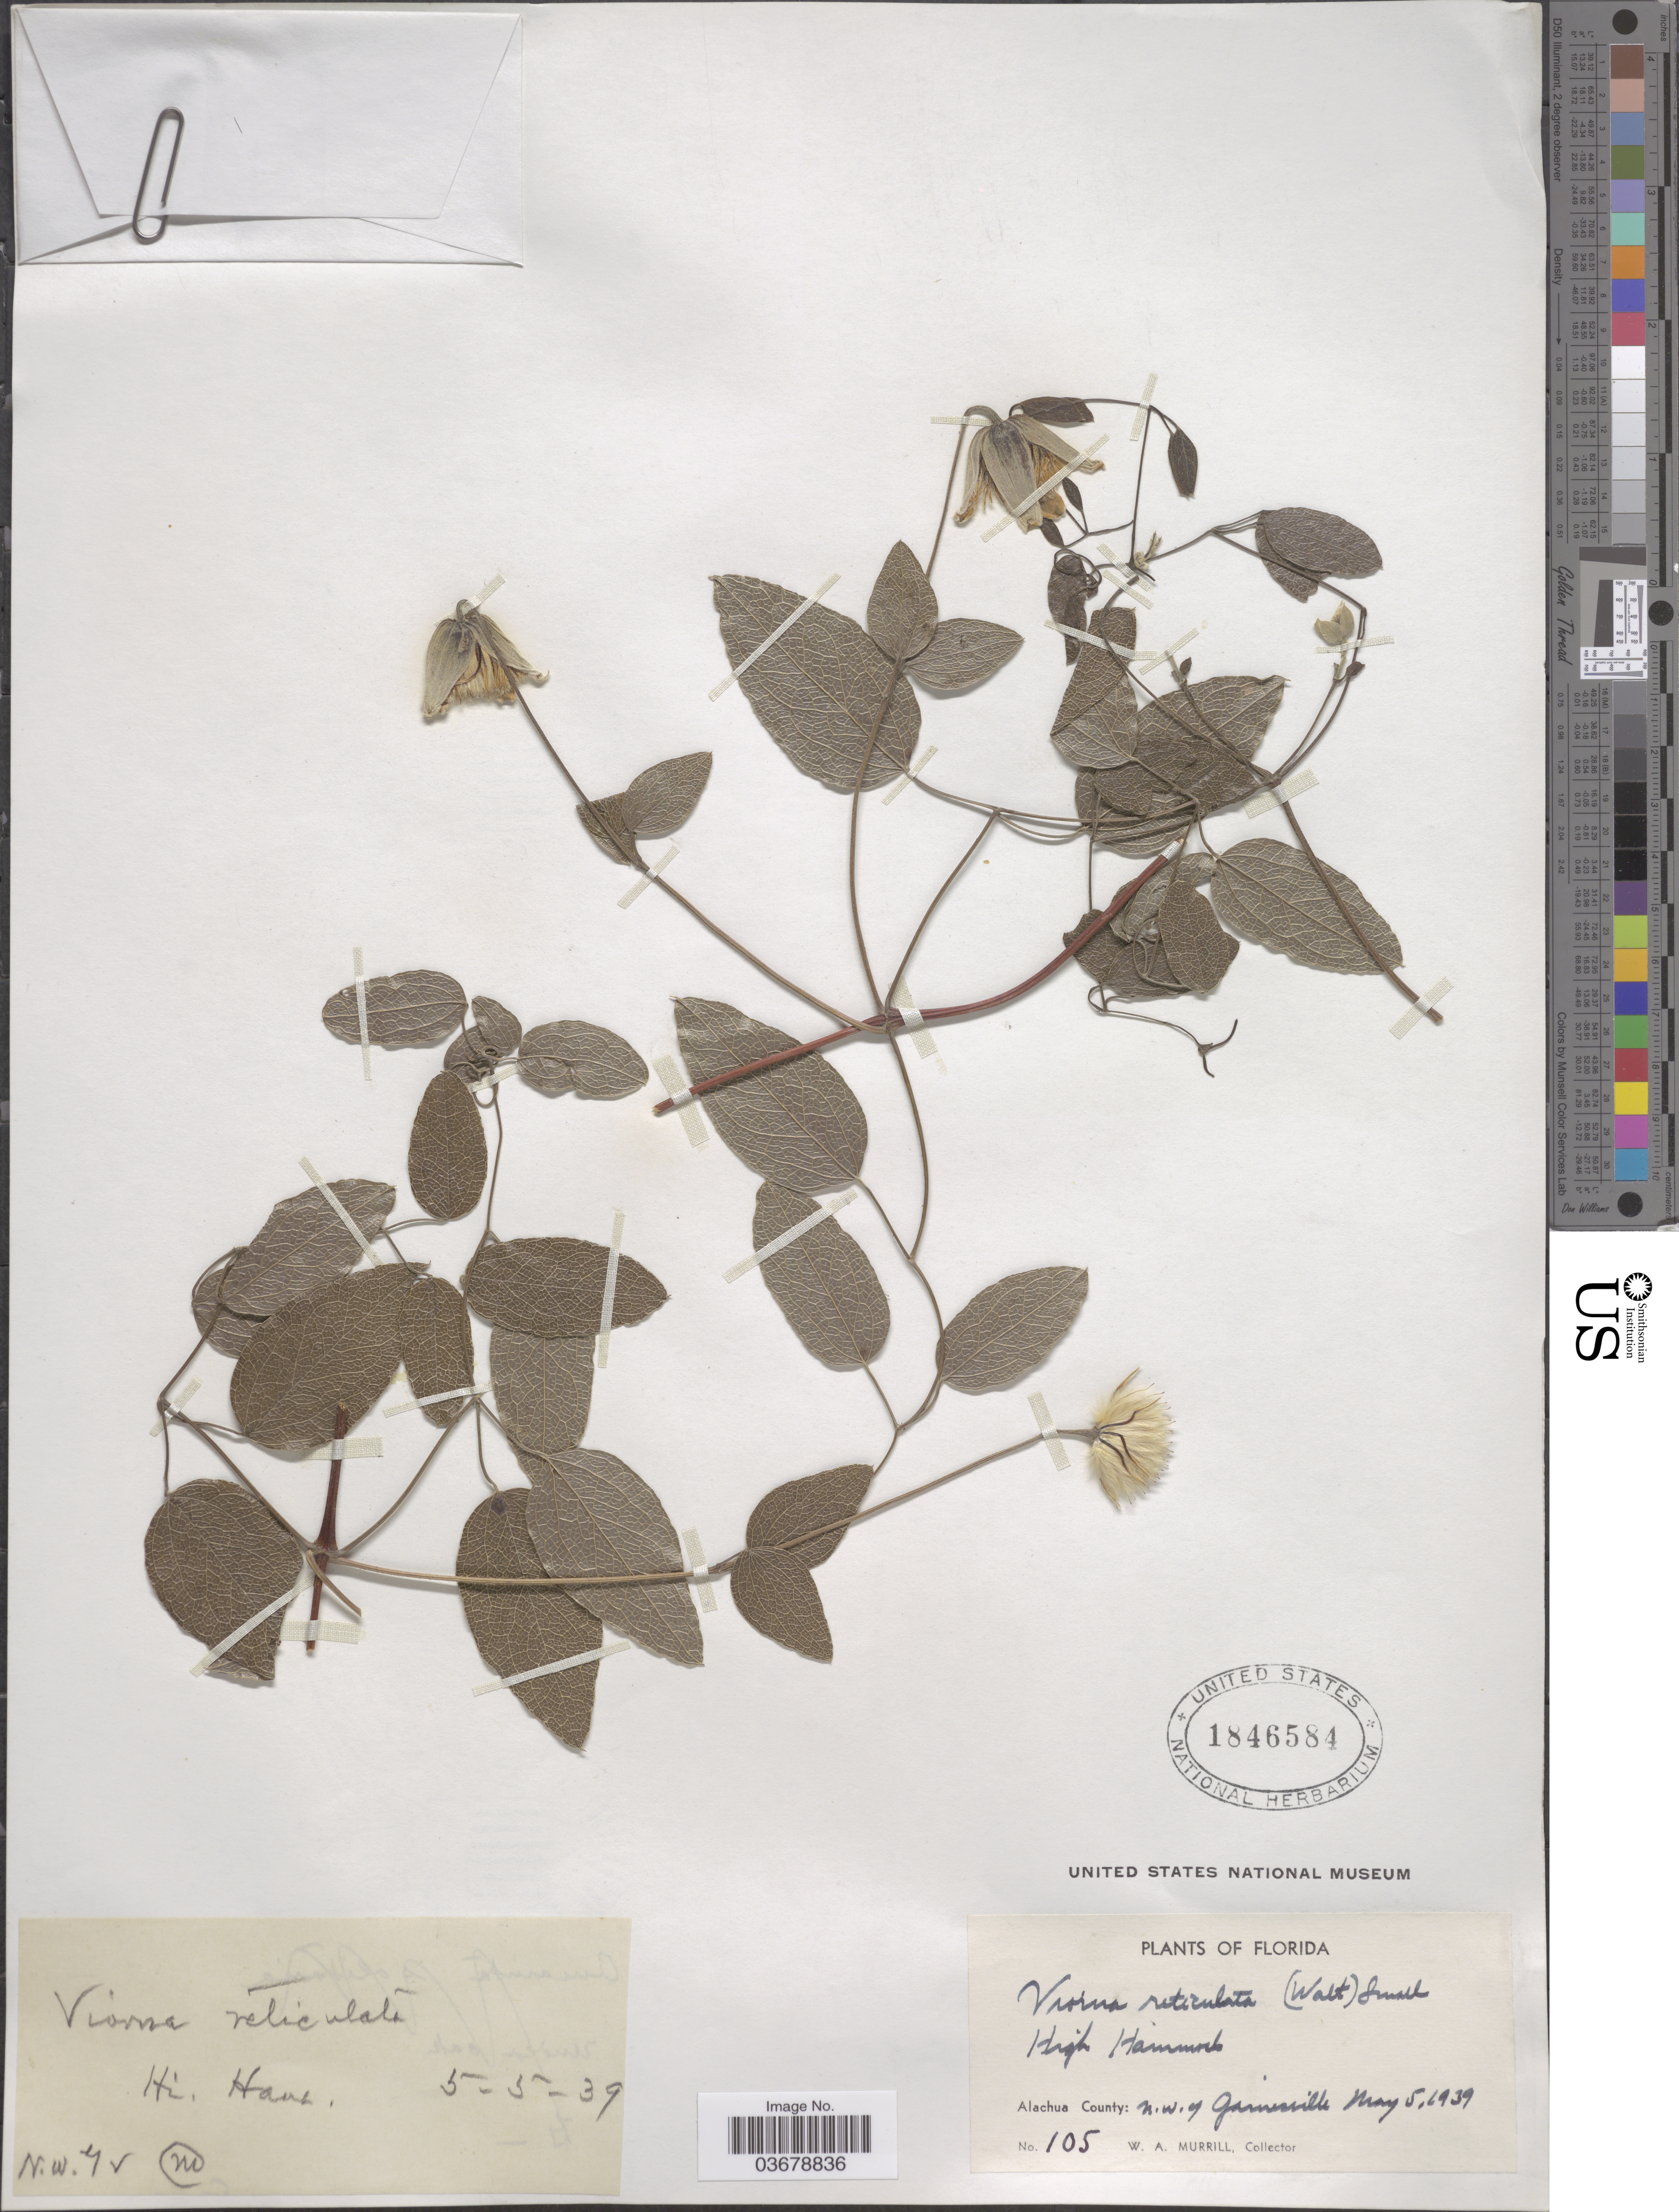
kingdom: Plantae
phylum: Tracheophyta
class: Magnoliopsida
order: Ranunculales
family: Ranunculaceae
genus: Clematis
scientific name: Clematis viorna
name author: L.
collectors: W. A. Murrill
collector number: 105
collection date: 1939-05-05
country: United States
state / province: Florida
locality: High Hammock. Alachua County: n.w. of Gainesville.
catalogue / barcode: US 1846584